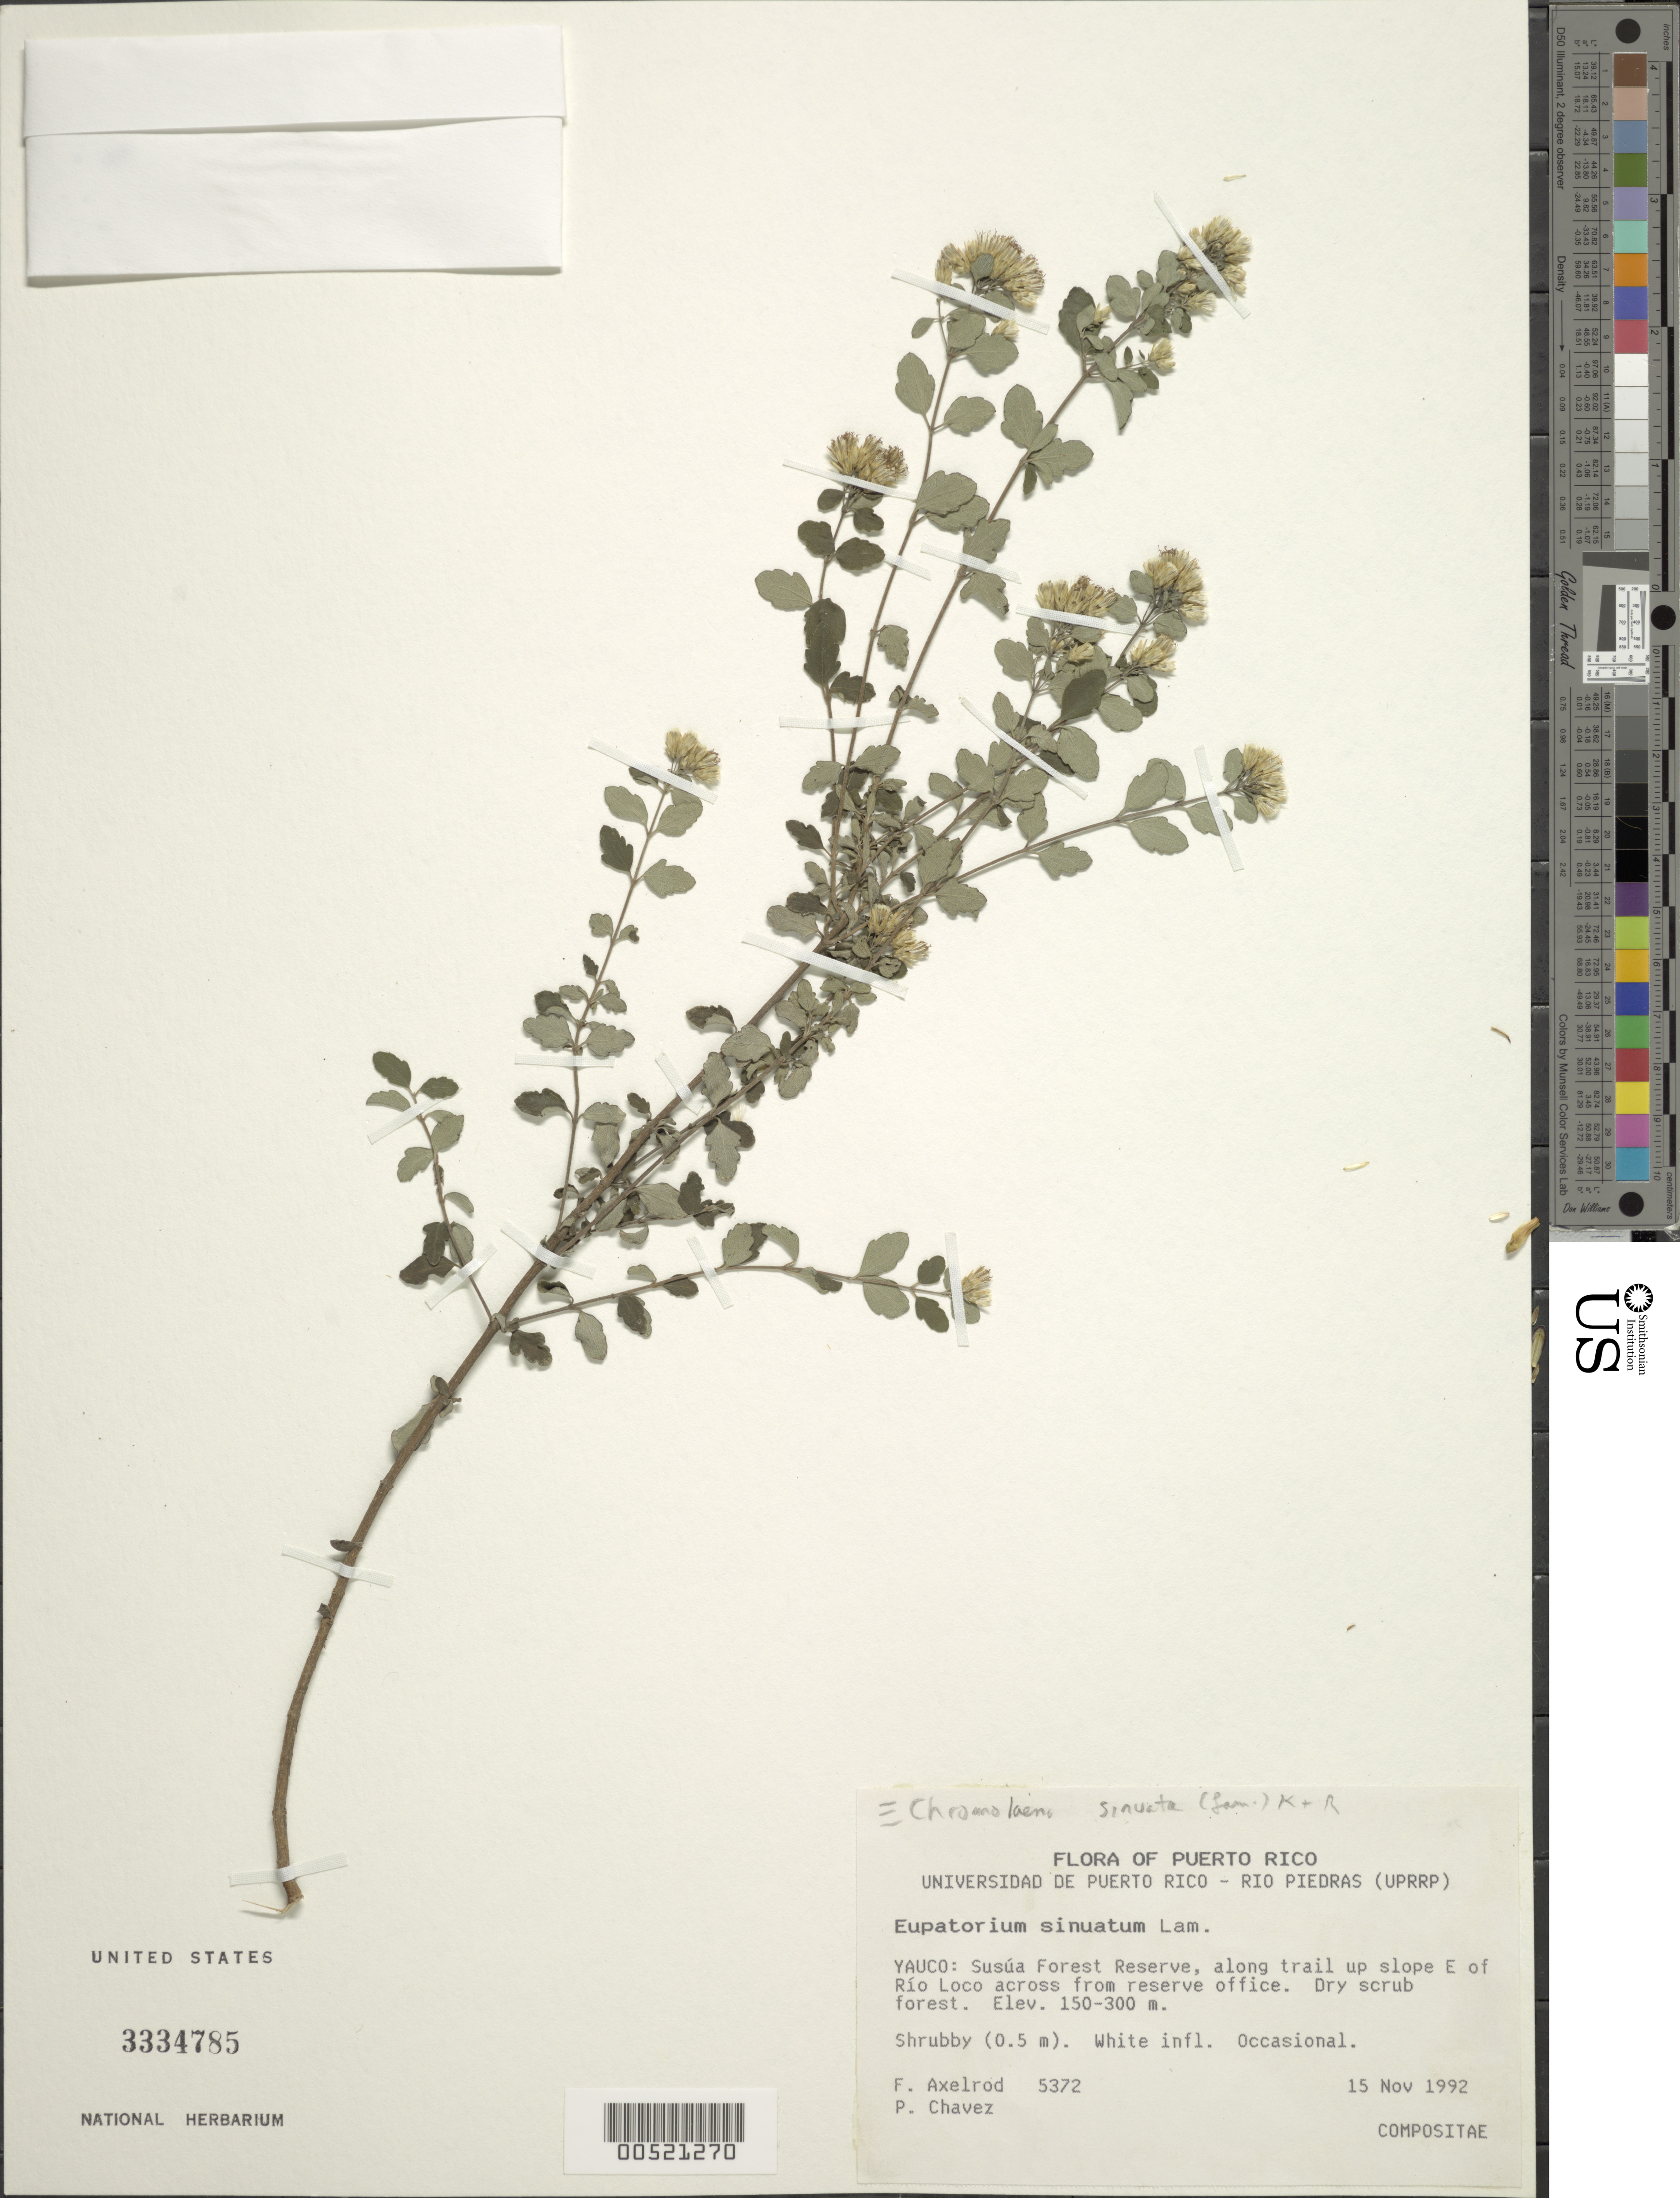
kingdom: Plantae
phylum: Tracheophyta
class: Magnoliopsida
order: Asterales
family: Asteraceae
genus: Chromolaena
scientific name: Chromolaena sinuata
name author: (Lam.) R.M. King & H. Rob.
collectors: F. S. Axelrod & P. Chavez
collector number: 5372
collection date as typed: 15 Nov 1992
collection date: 1992-11-15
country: Puerto Rico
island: Greater Antilles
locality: Yauco: Susúa Forest Reserve, along trail up slope E of Río Loco across from reserve office.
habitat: Dry scrub forest.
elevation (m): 150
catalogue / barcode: US 3334785